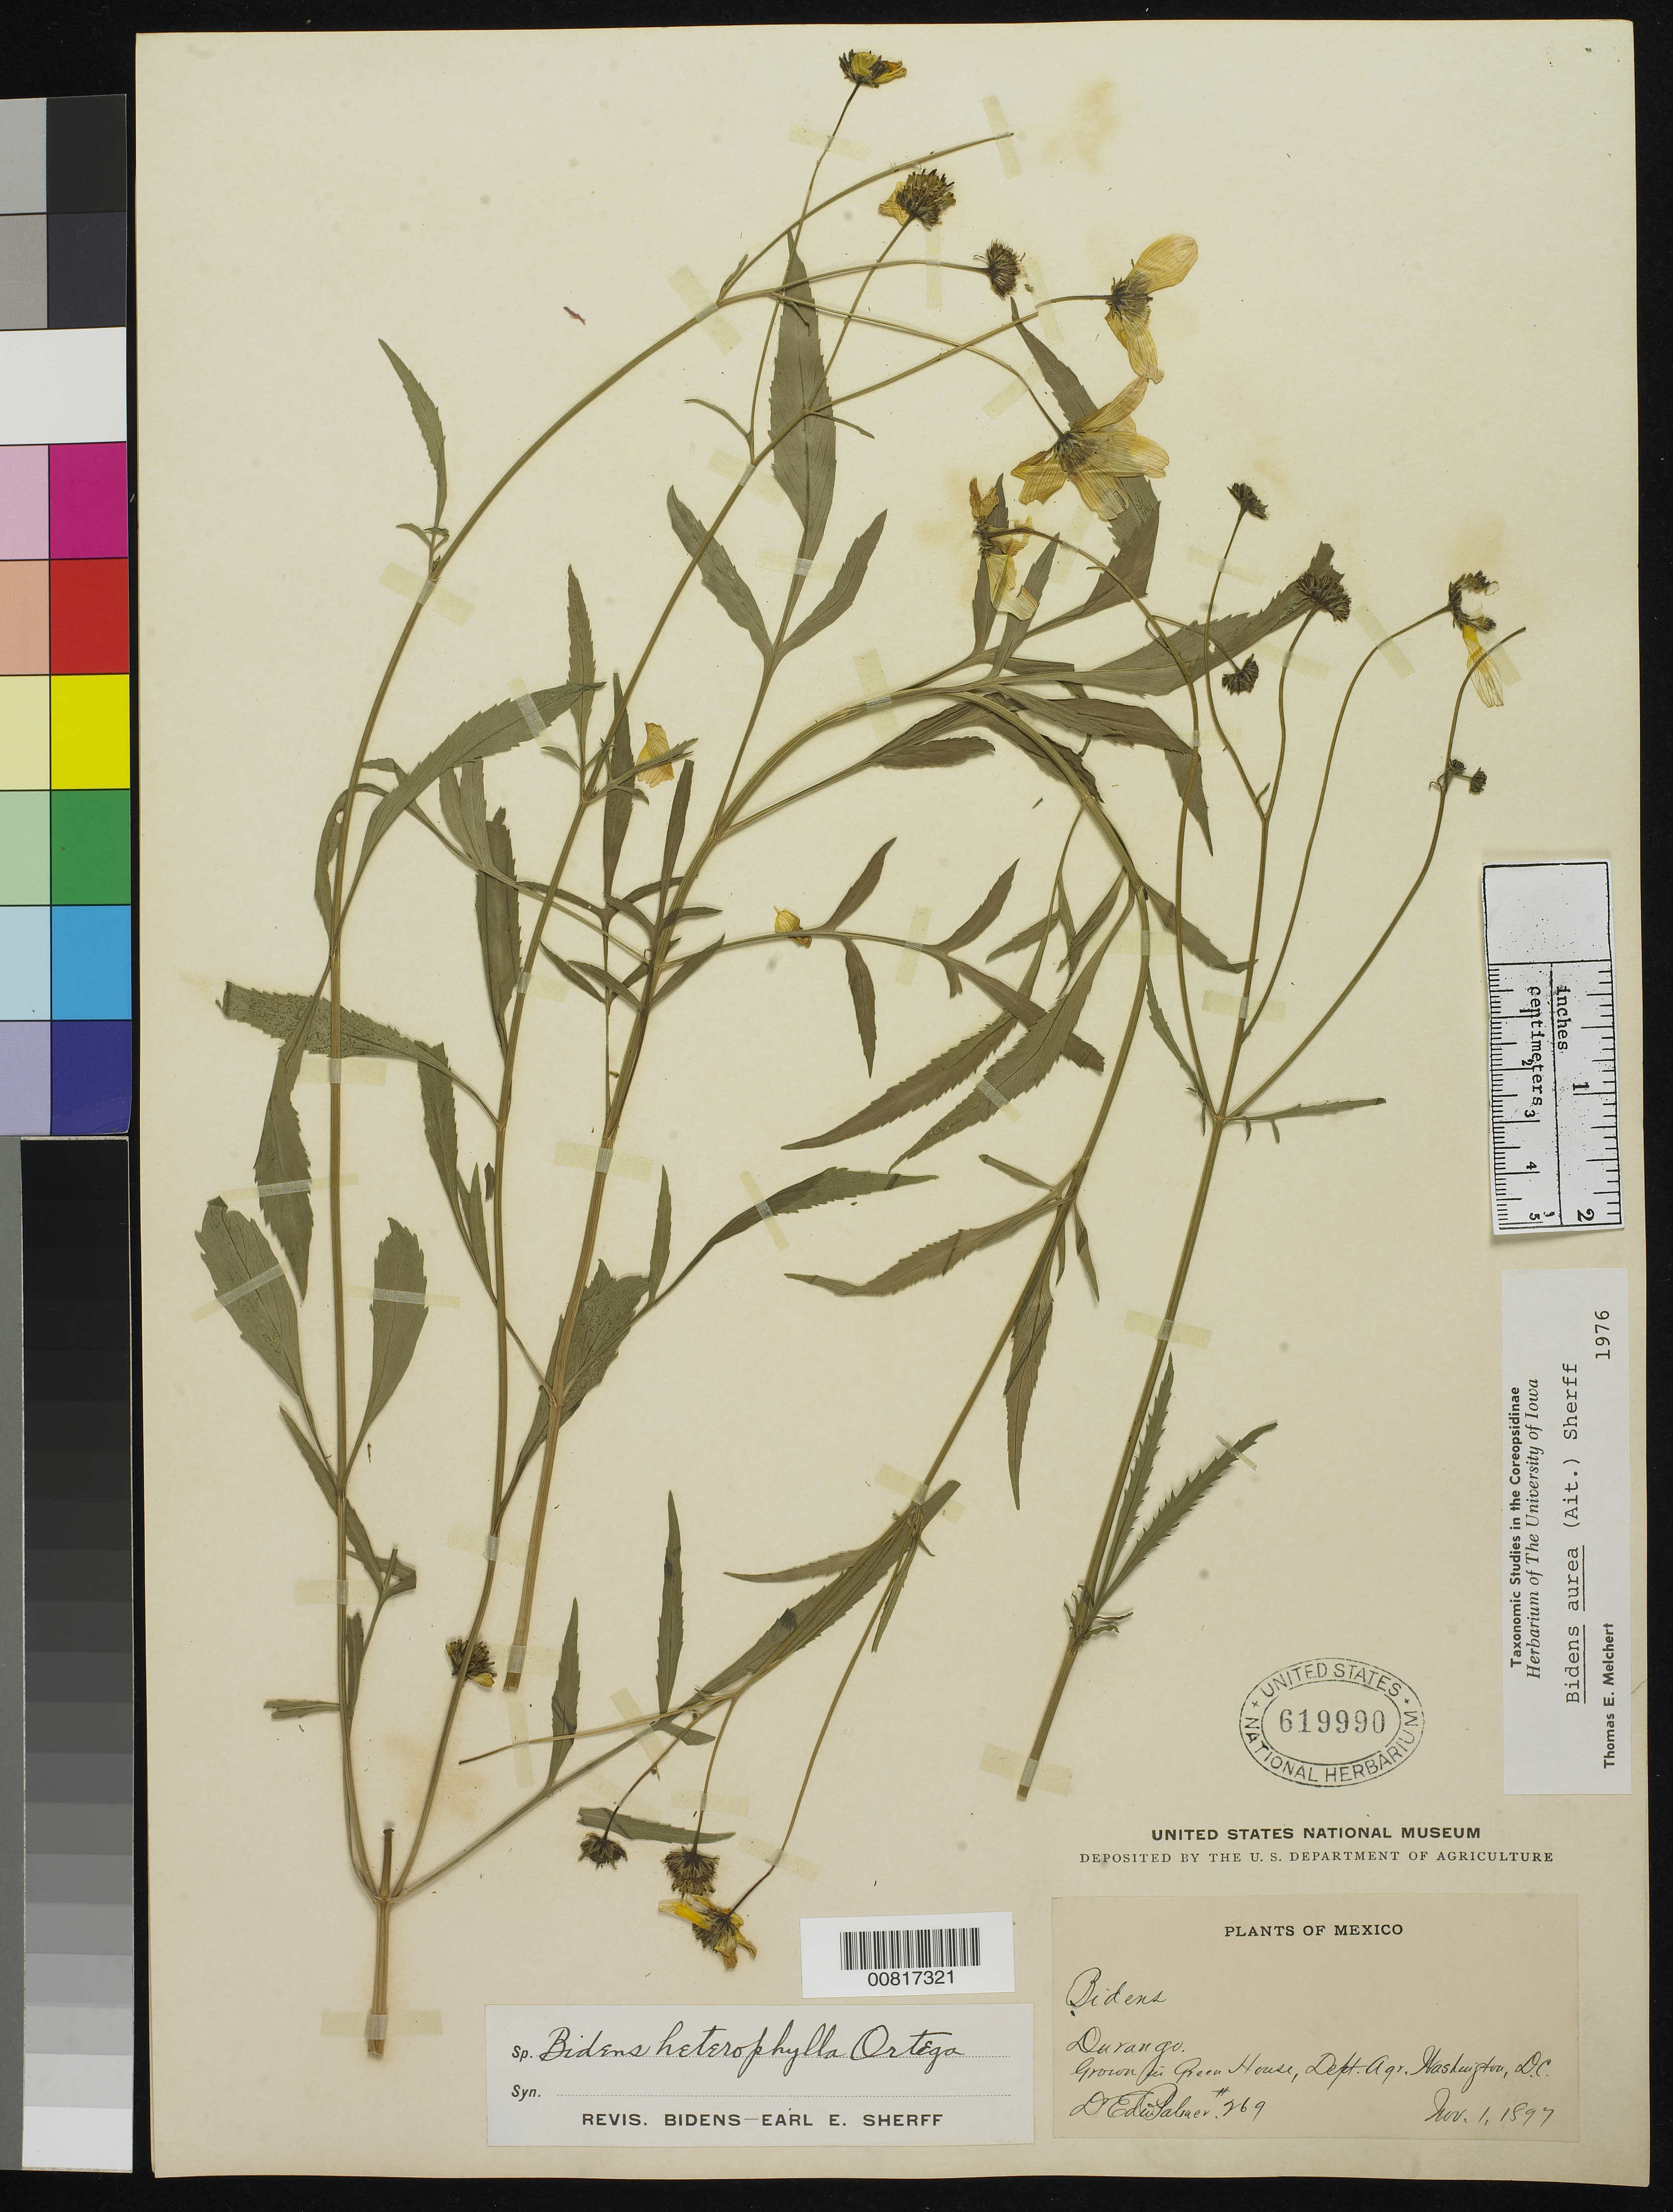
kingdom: Plantae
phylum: Tracheophyta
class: Magnoliopsida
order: Asterales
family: Asteraceae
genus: Bidens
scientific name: Bidens aurea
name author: (Aiton) Sherff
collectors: E. Palmer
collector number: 269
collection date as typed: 01 Nov 1897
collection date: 1897-11-01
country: Mexico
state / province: Durango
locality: Durango.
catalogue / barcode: US 619990